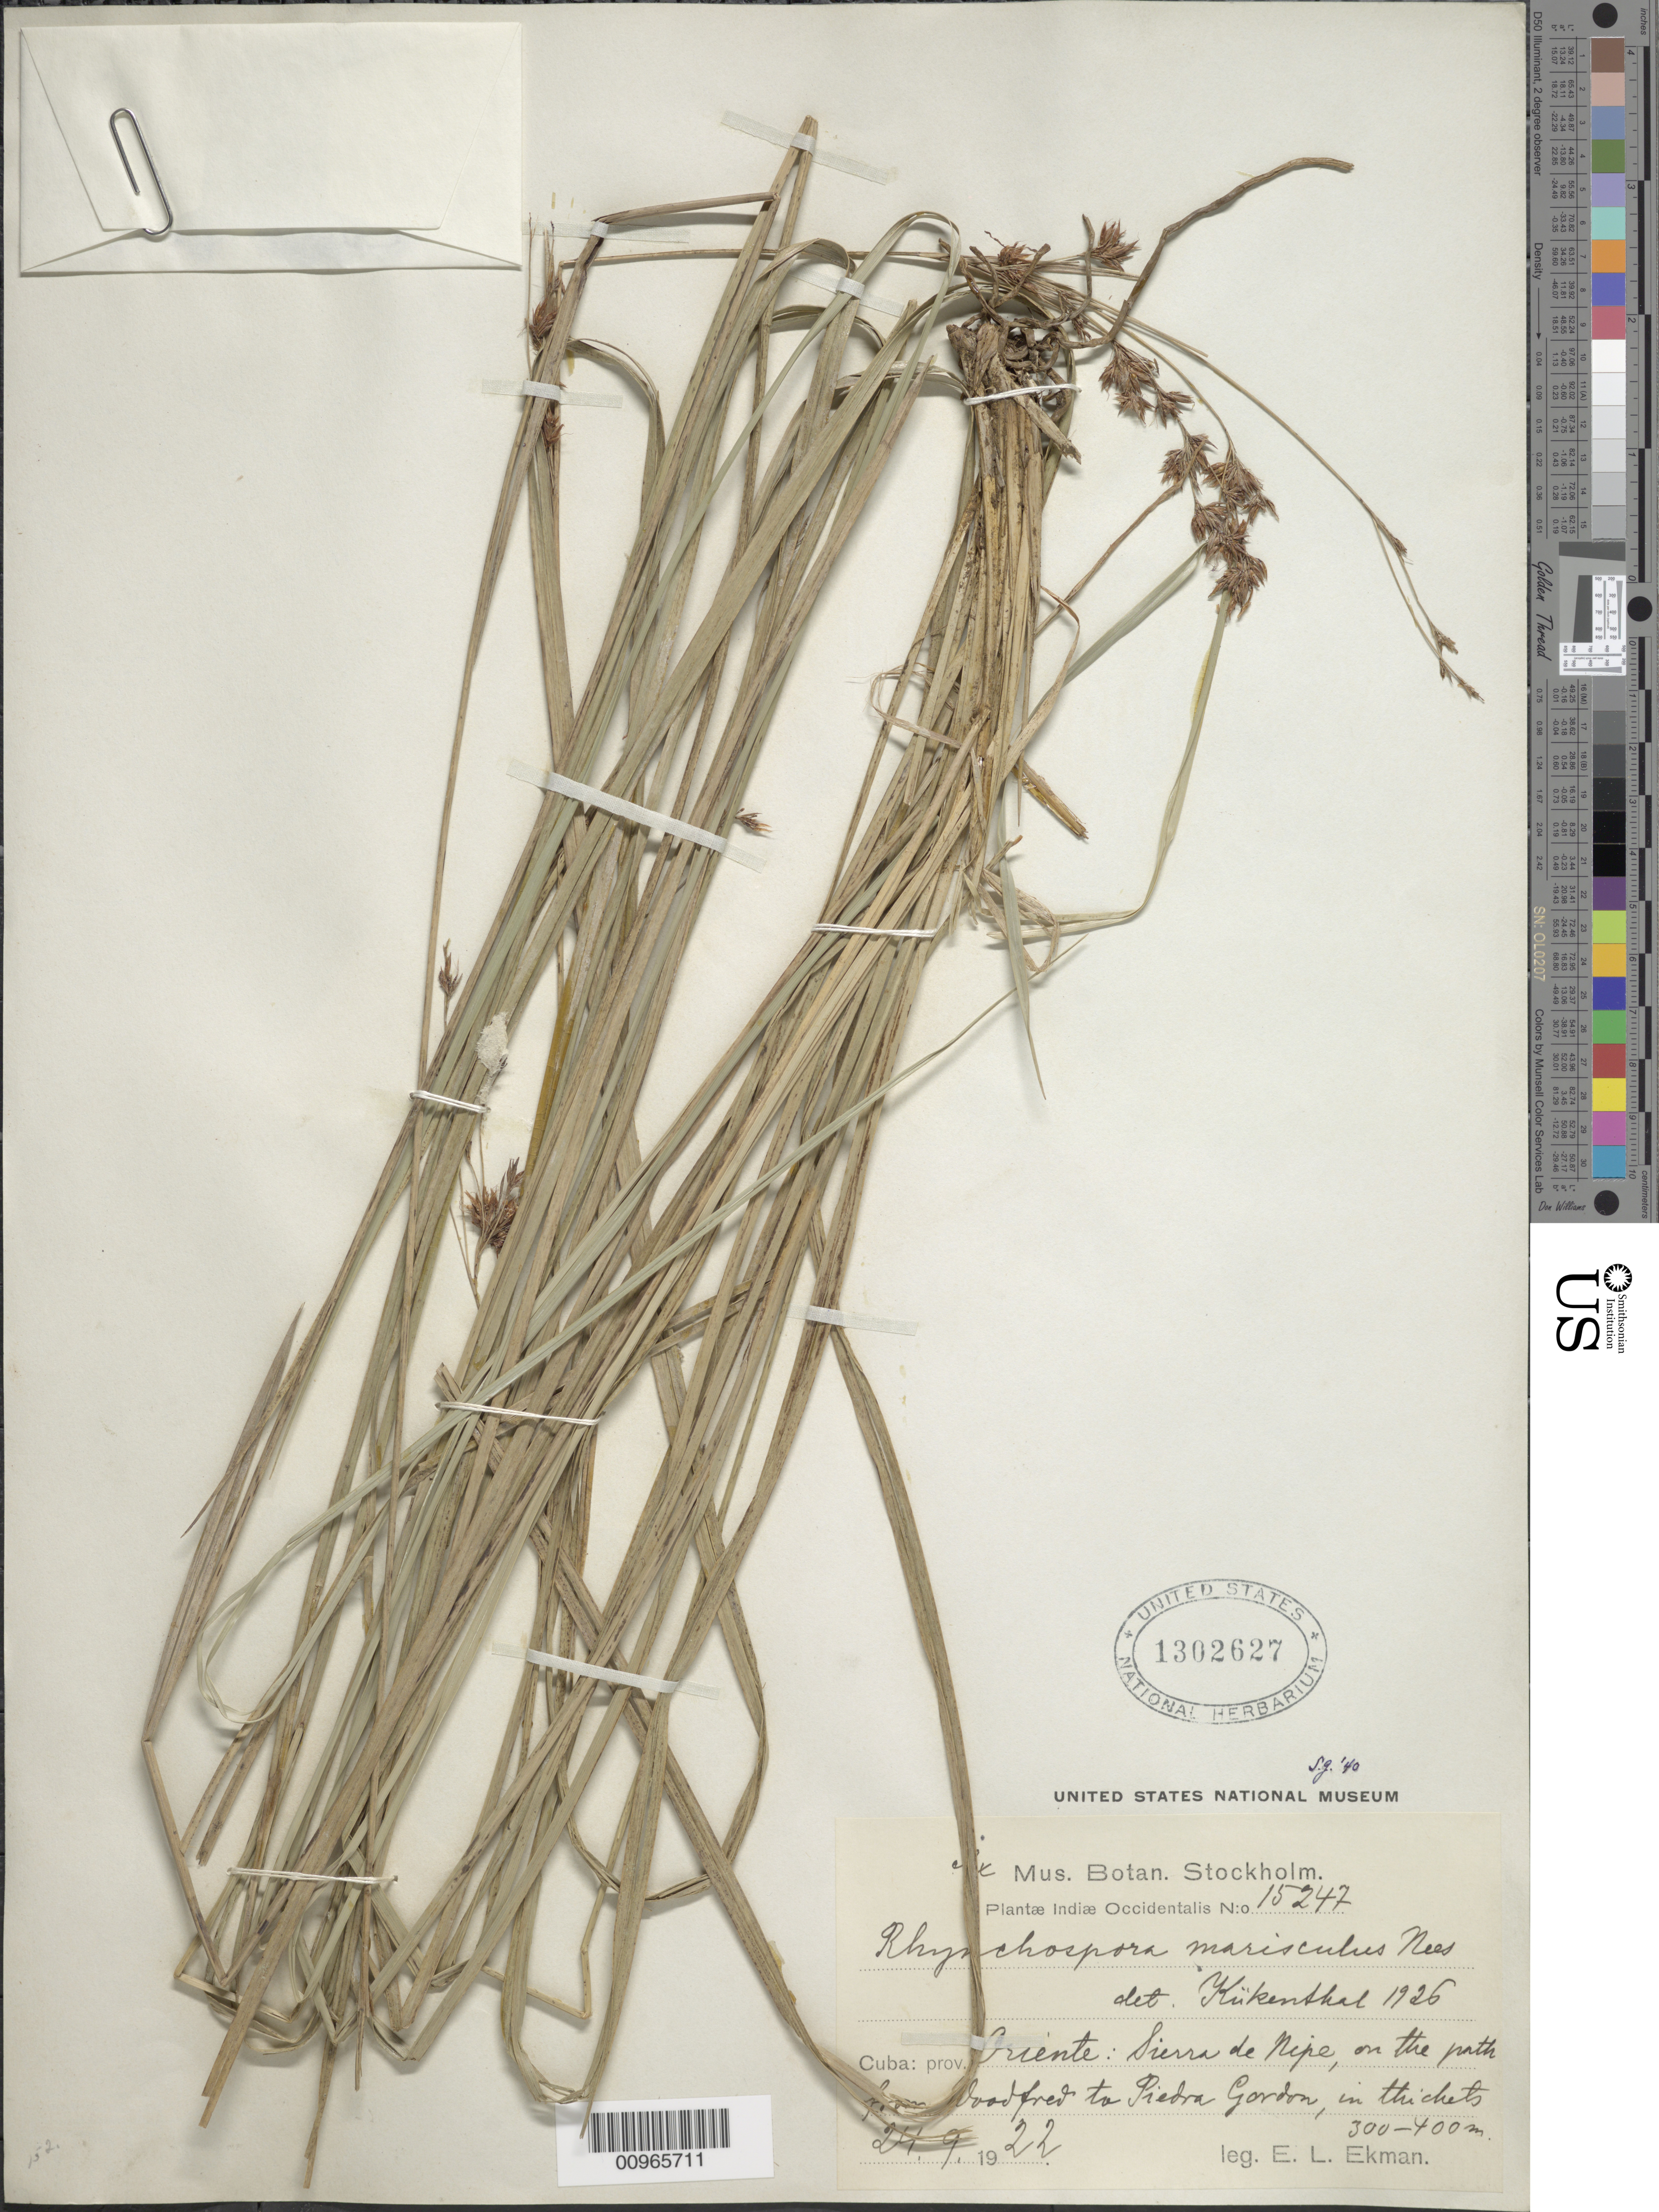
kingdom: Plantae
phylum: Tracheophyta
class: Liliopsida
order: Poales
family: Cyperaceae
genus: Rhynchospora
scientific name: Rhynchospora marisculus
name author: Lindl. & Nees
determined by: Gale, S.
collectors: E. L. Ekman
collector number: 15247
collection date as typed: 24 Sep 1922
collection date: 1922-09-24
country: Cuba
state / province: Holguín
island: Cuba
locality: Sierra de Nipe, on the path from Woodfred to Piedra Gordon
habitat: In the "chets"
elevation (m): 300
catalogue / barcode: US 1302627